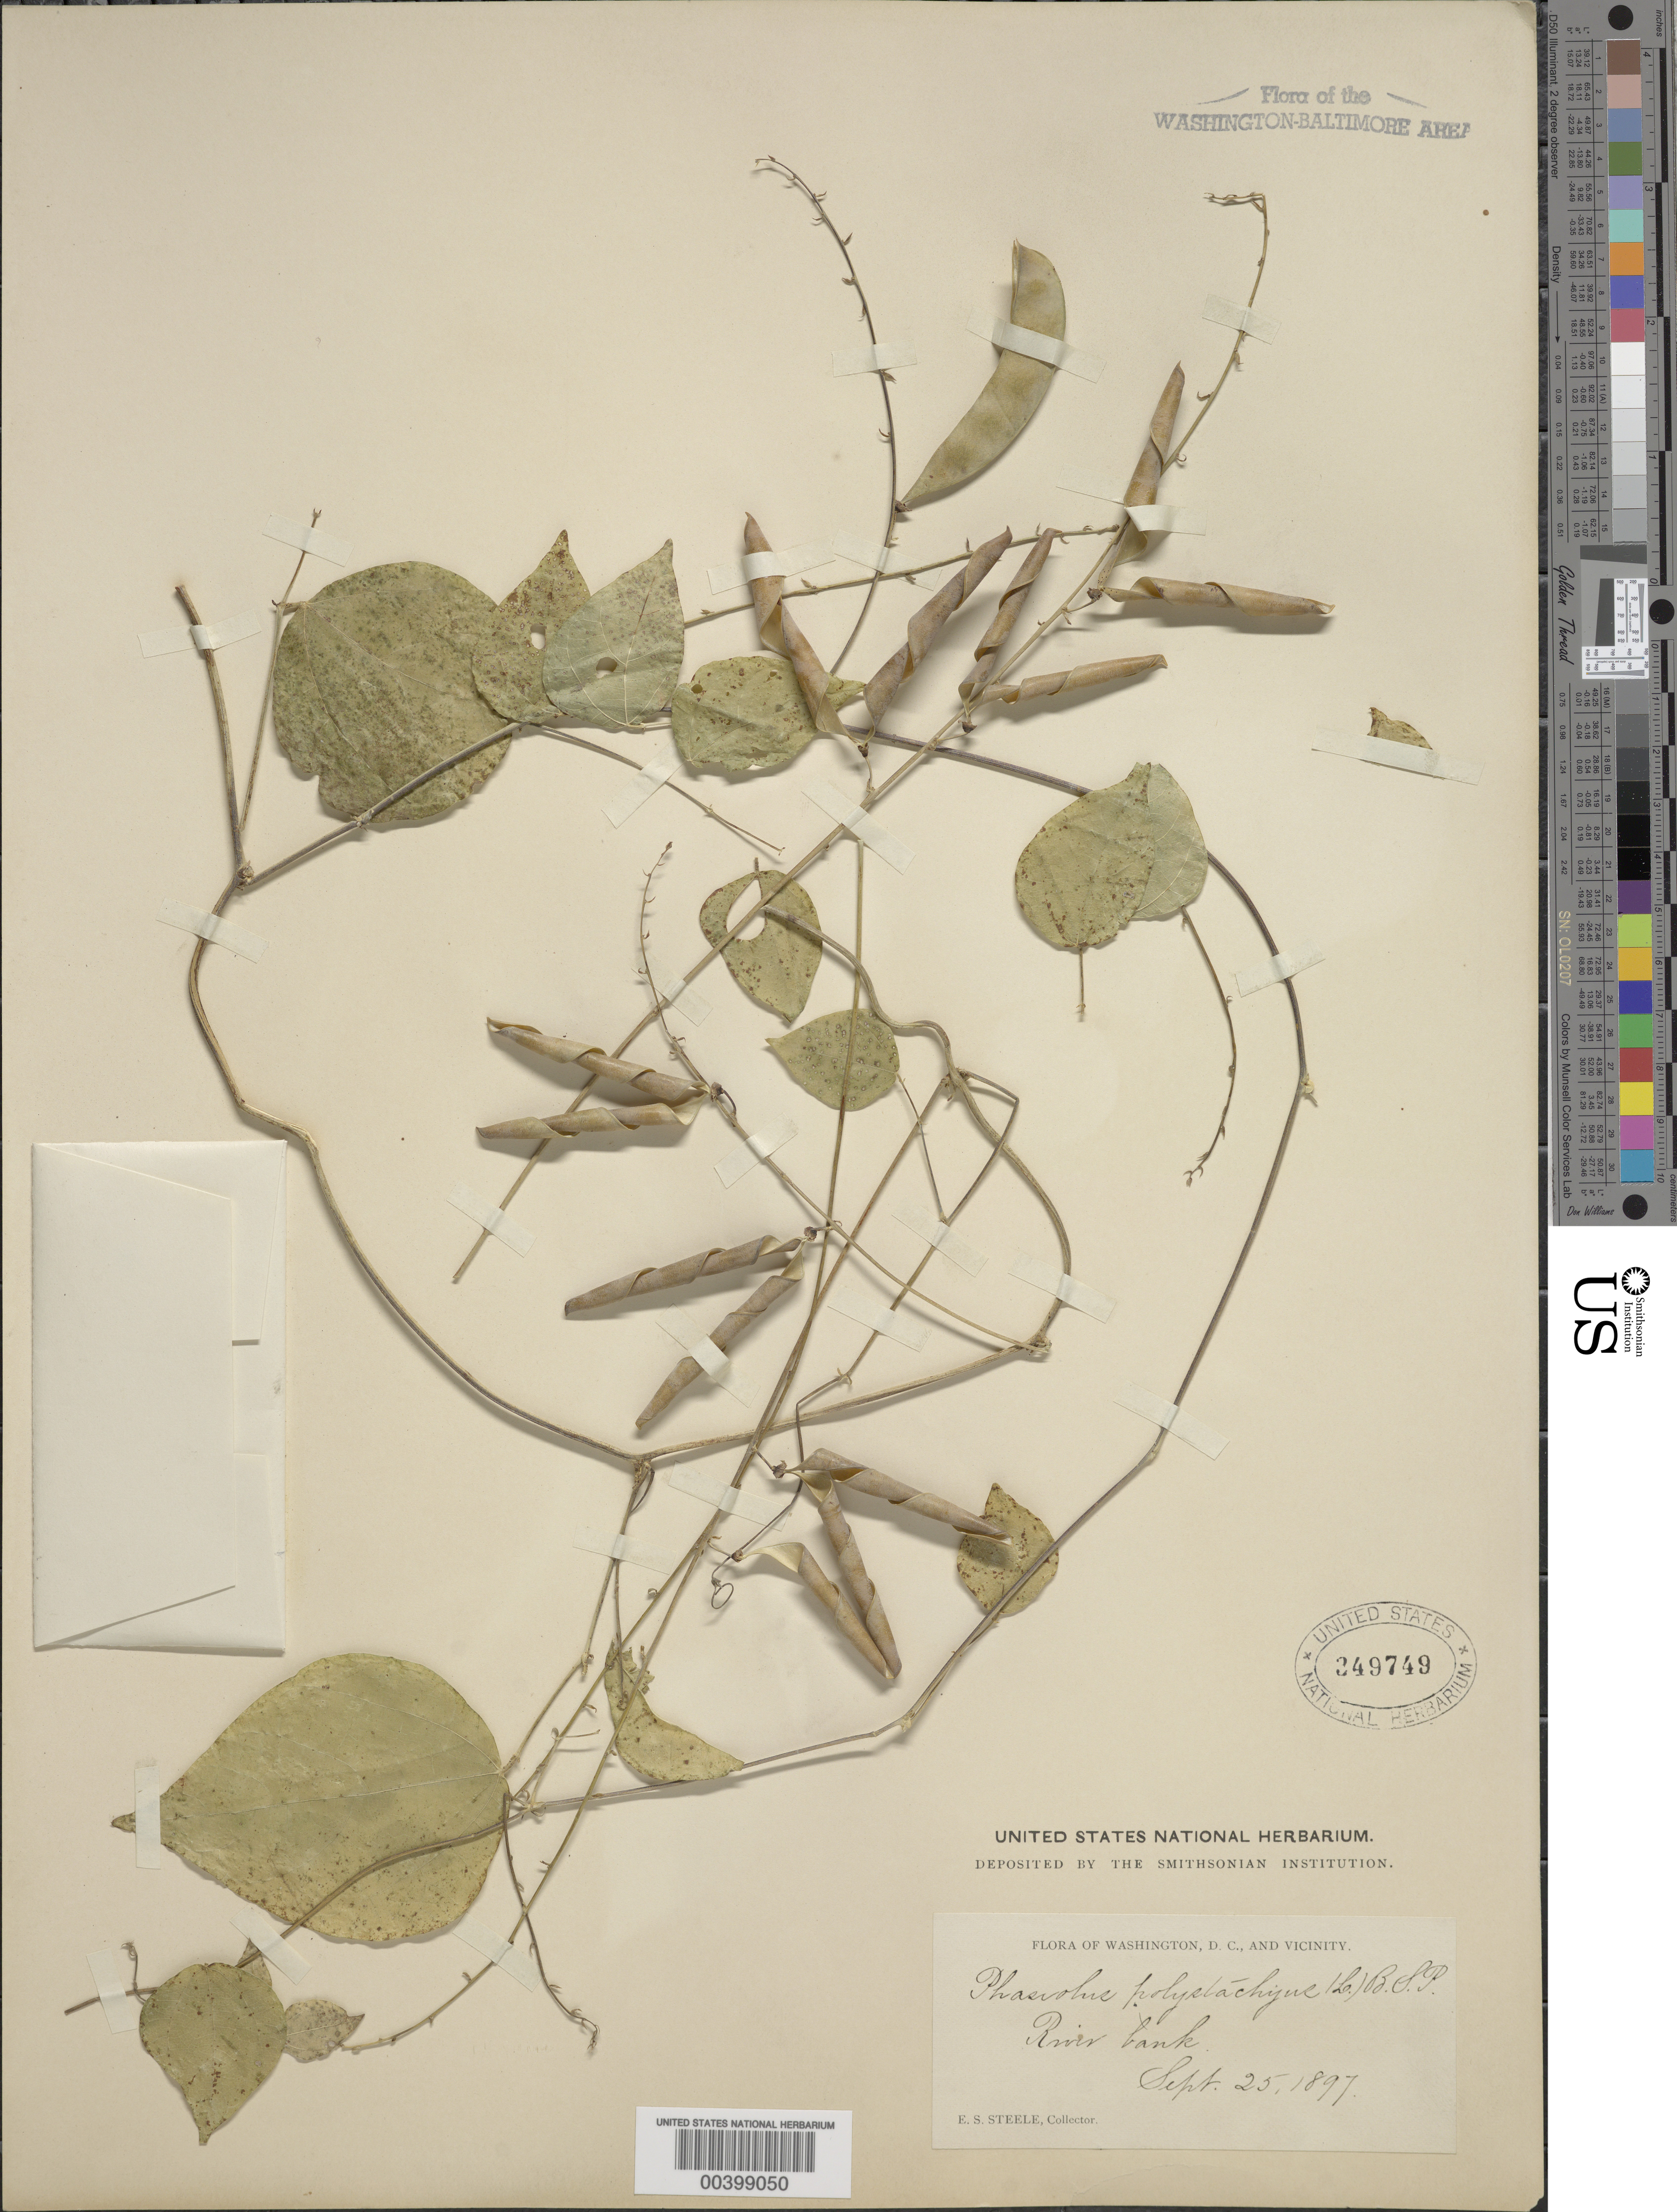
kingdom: Plantae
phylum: Tracheophyta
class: Magnoliopsida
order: Fabales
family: Fabaceae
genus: Phaseolus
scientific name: Phaseolus polystachios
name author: (L.) Britton, Stearns & Poggenb.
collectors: E. Steele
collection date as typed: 25 Sep 1897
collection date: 1897-09-25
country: United States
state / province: District of Columbia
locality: River bank, Washington DC area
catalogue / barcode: US 349749